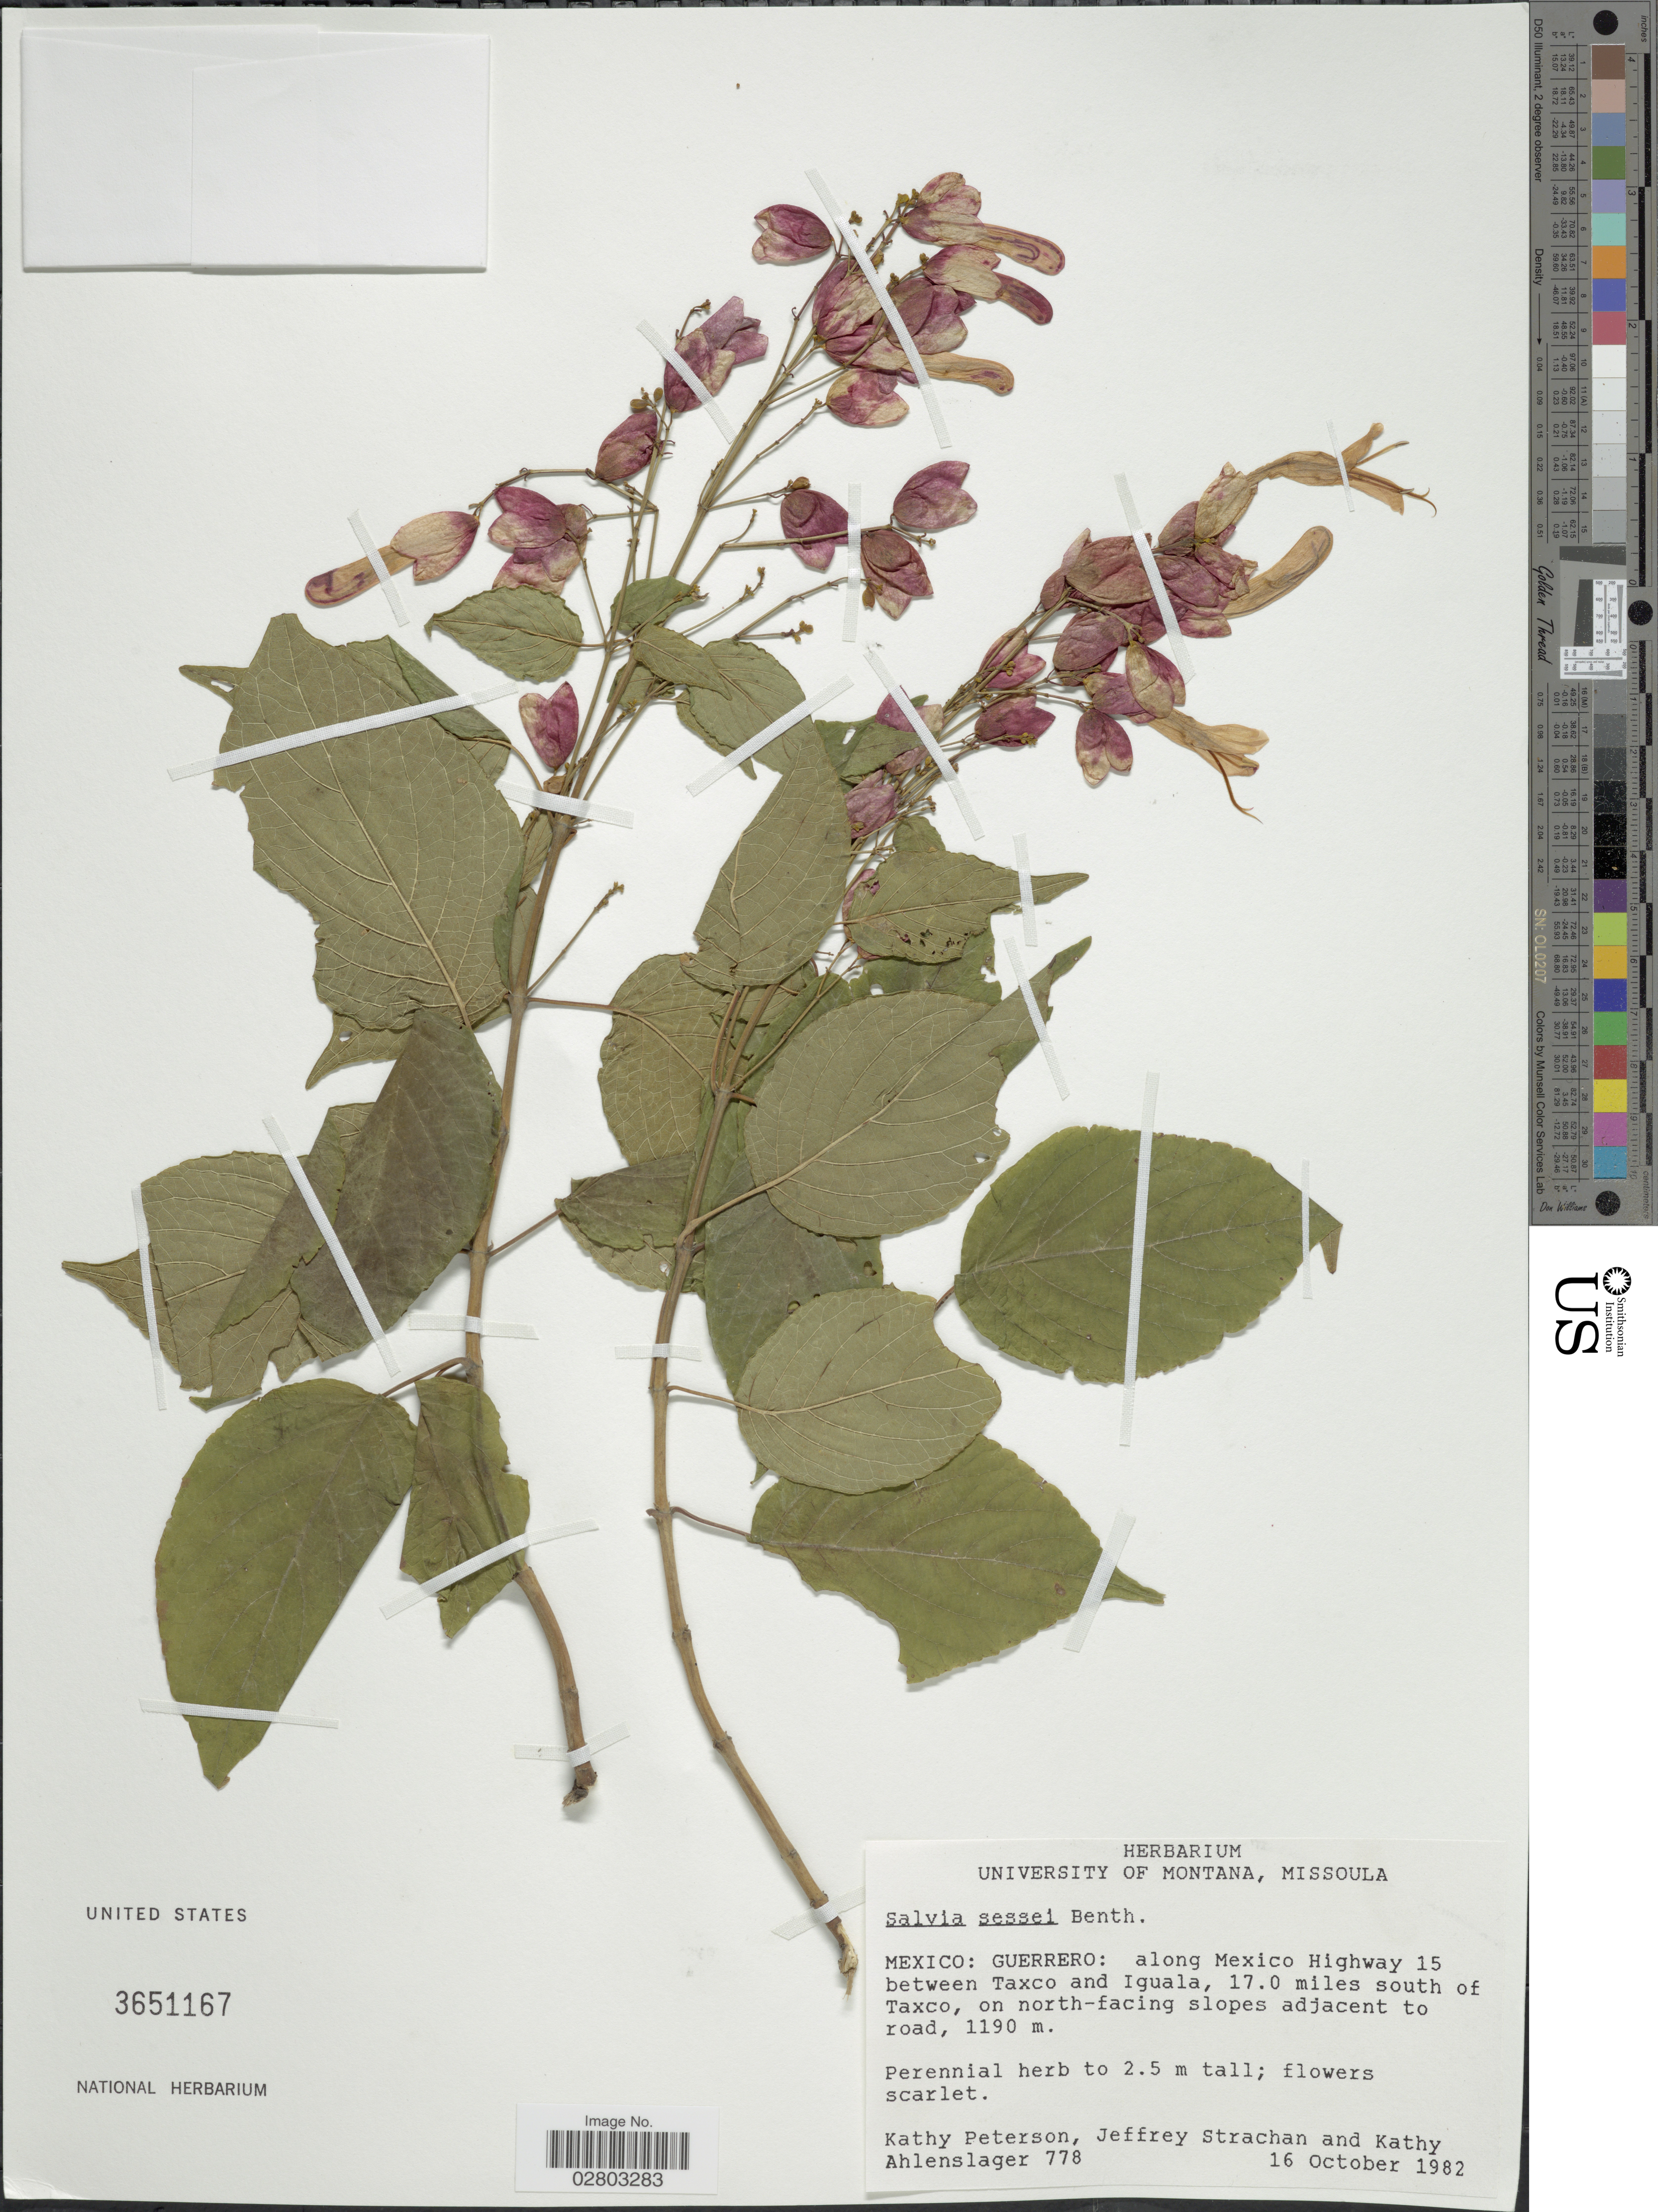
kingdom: Plantae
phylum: Tracheophyta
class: Magnoliopsida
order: Lamiales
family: Lamiaceae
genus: Salvia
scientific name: Salvia sessei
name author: Benth.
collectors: K. Peterson, J. Strachan & K. Ahlenslager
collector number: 778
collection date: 1982-10-16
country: Mexico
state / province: Guerrero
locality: Along Mexico Highway 15 between Taxco and Iguala, 17.0 miles south of Taxco, on north-facing slopes adjacent to road.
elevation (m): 1190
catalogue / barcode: US 3651167